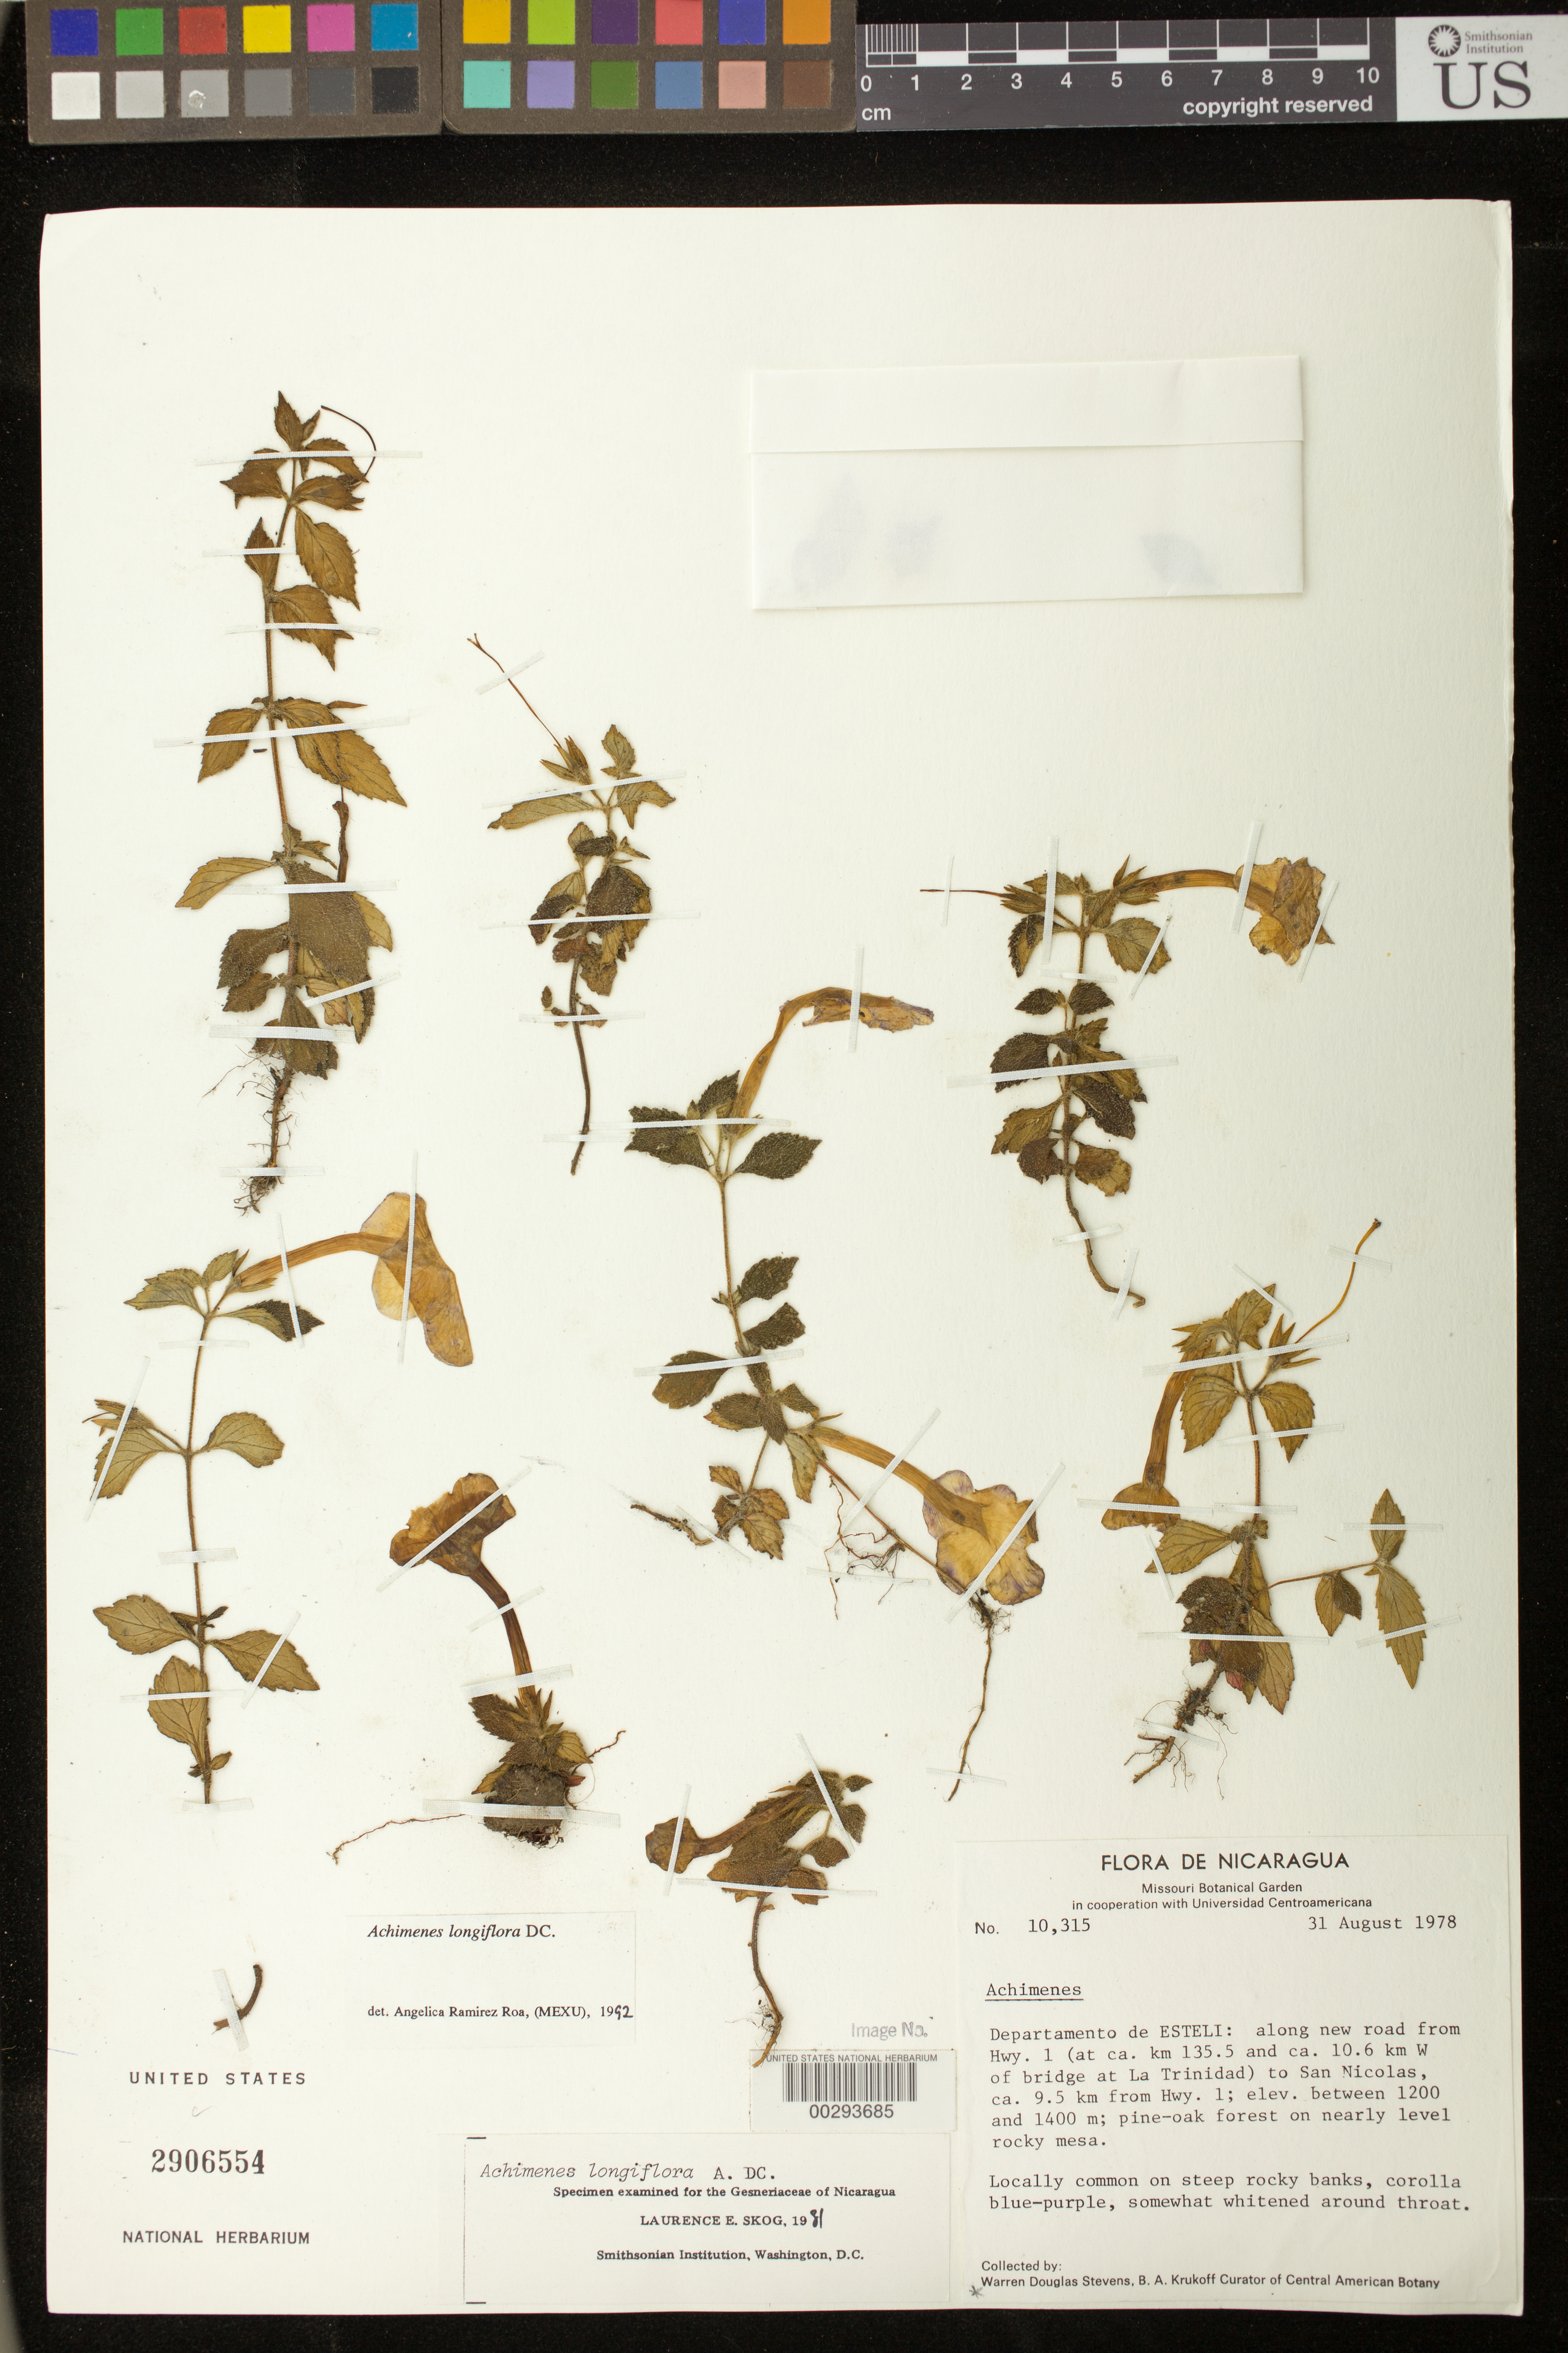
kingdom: Plantae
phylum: Tracheophyta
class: Magnoliopsida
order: Lamiales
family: Gesneriaceae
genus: Achimenes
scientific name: Achimenes longiflora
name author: DC.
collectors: W. D. Stevens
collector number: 10315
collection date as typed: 31 Aug 1978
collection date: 1978-08-31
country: Nicaragua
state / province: Esteli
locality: Along new road from hwy 1 to San Nicolas, ca 9.5 km from hwy 1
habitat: Pine-oak forest on nearly level rocky mesa; Locally common on steep rocky banks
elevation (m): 1200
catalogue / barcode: US 2906554